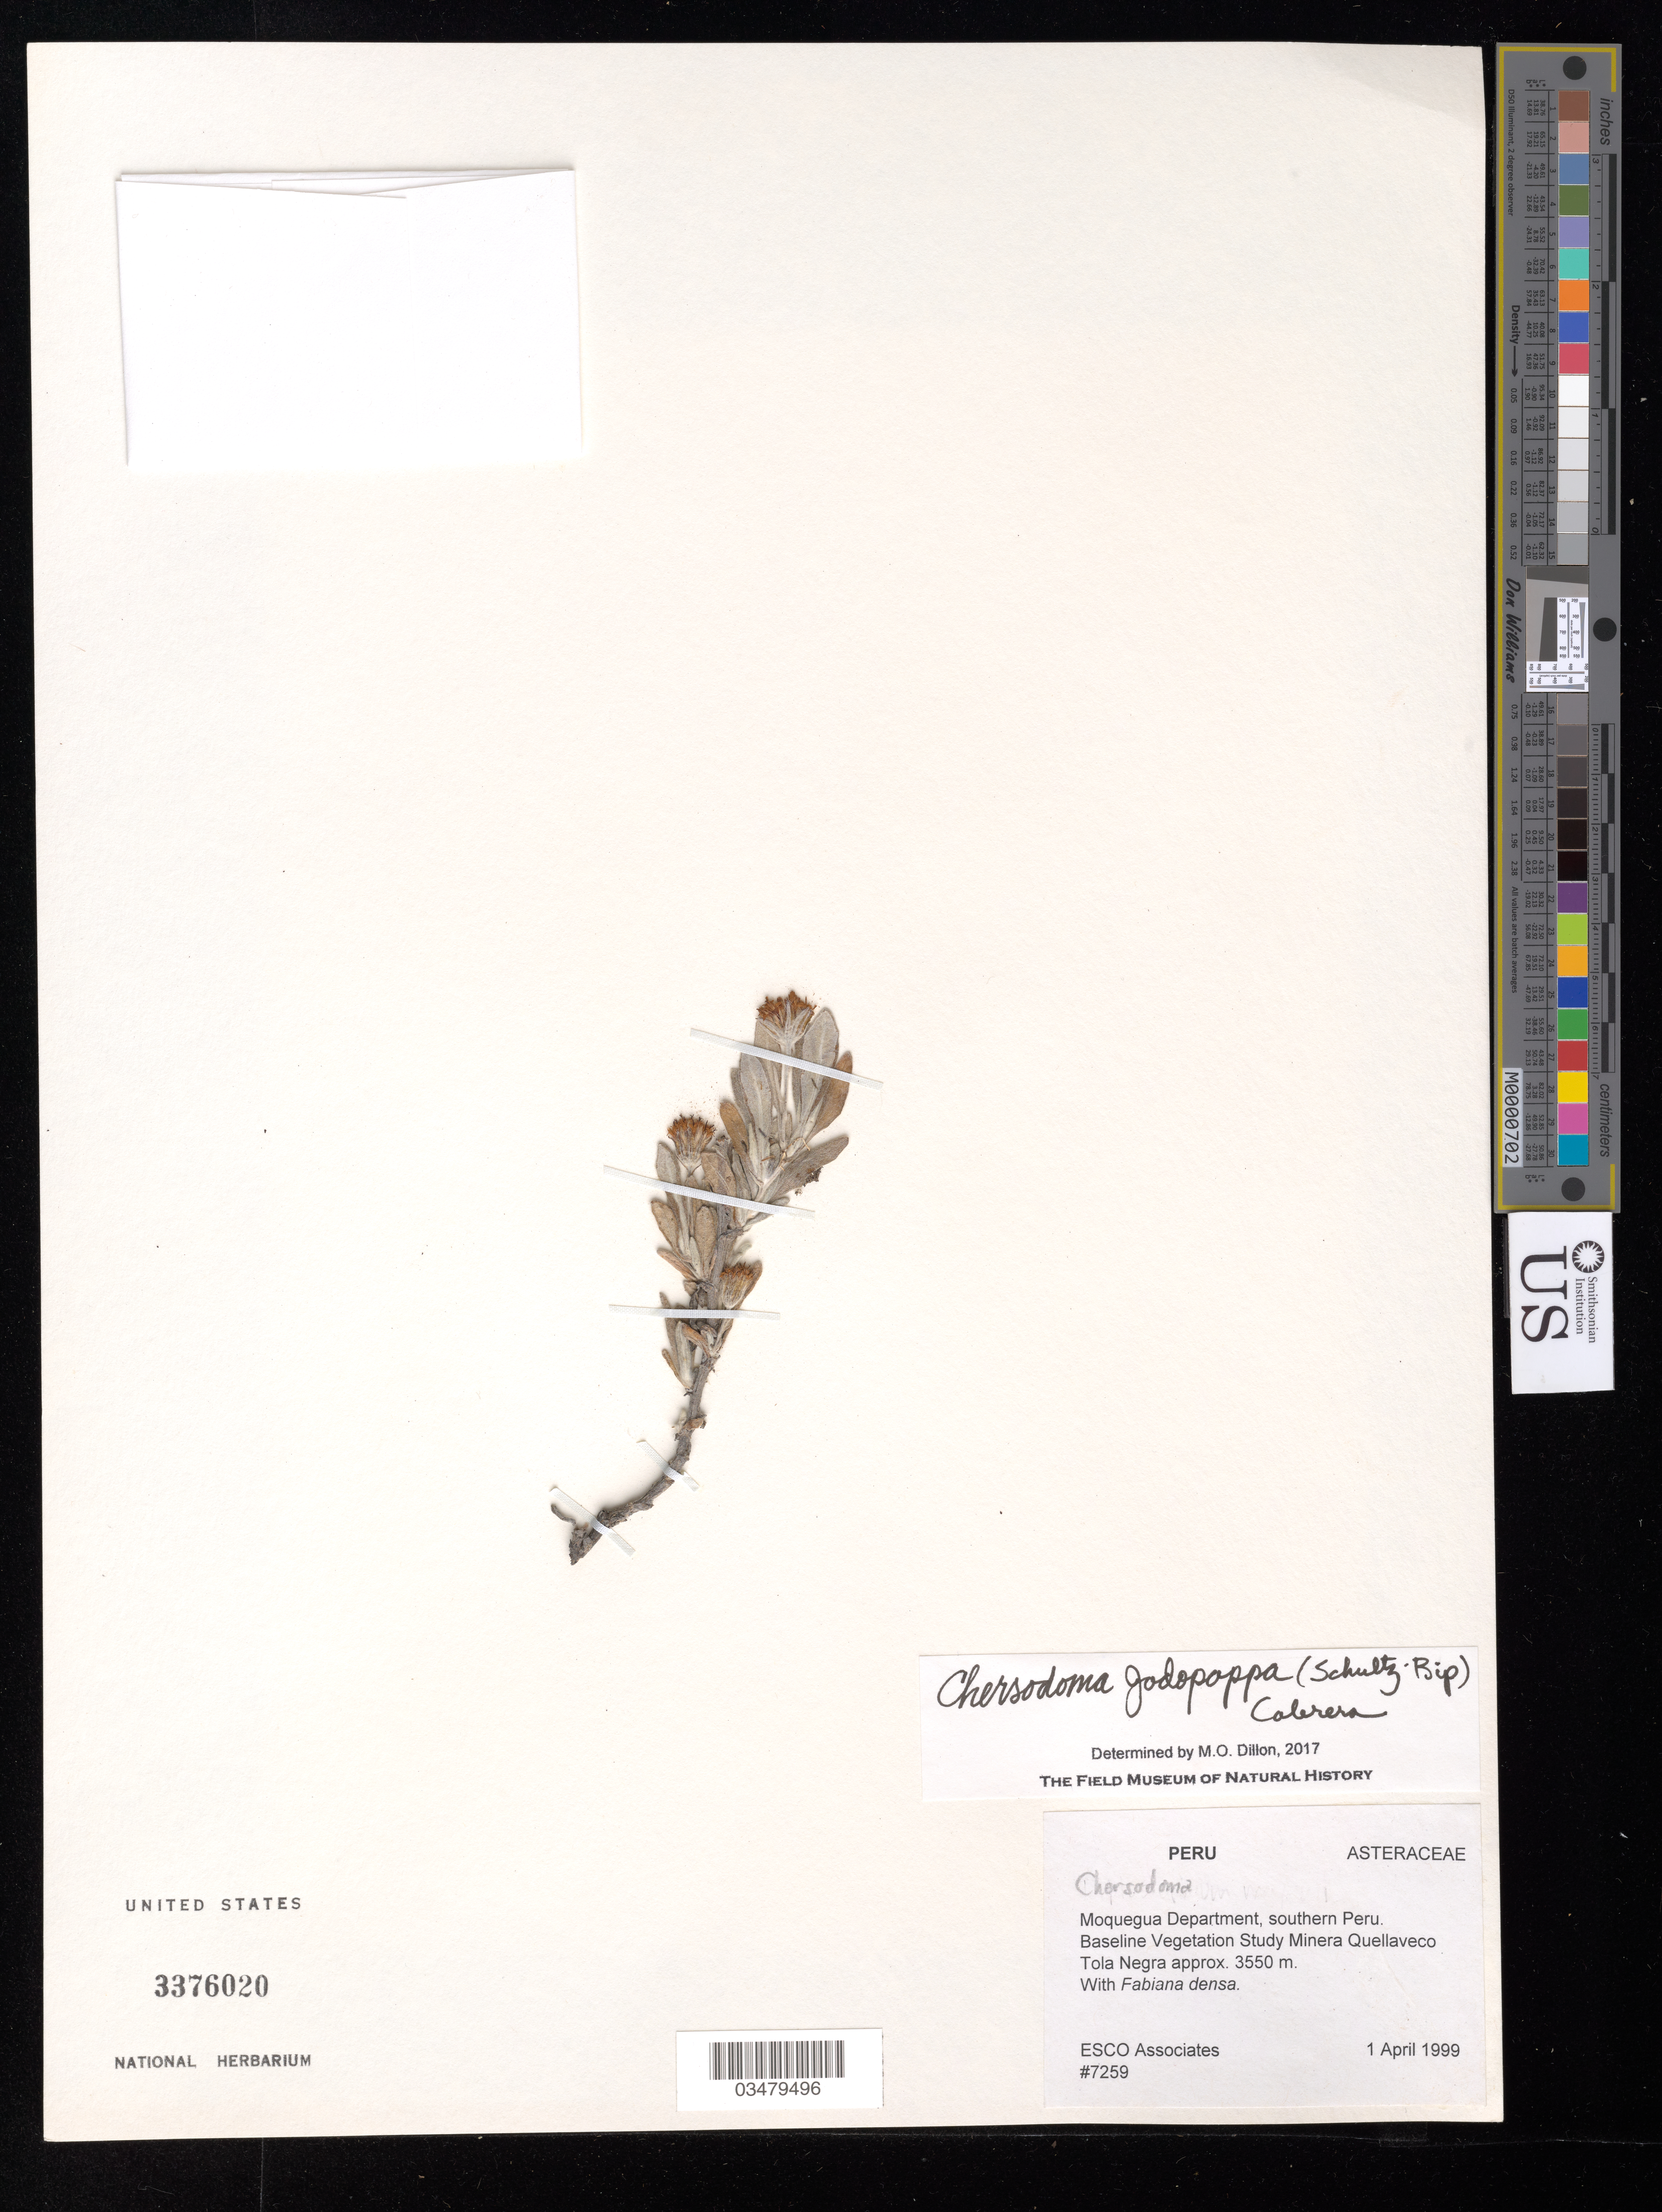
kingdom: Plantae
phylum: Tracheophyta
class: Magnoliopsida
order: Asterales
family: Asteraceae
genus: Chersodoma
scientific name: Chersodoma jodopappa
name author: (Sch. Bip.) Cabrera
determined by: Dillon, M. O.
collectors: ESCO Associates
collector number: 7259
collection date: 1999-04-01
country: Peru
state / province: Moquegua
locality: Moquegua Department, southern Peru. Baseline Vegetation Study Minera Quellaveco.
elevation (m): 3700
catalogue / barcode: US 3376020